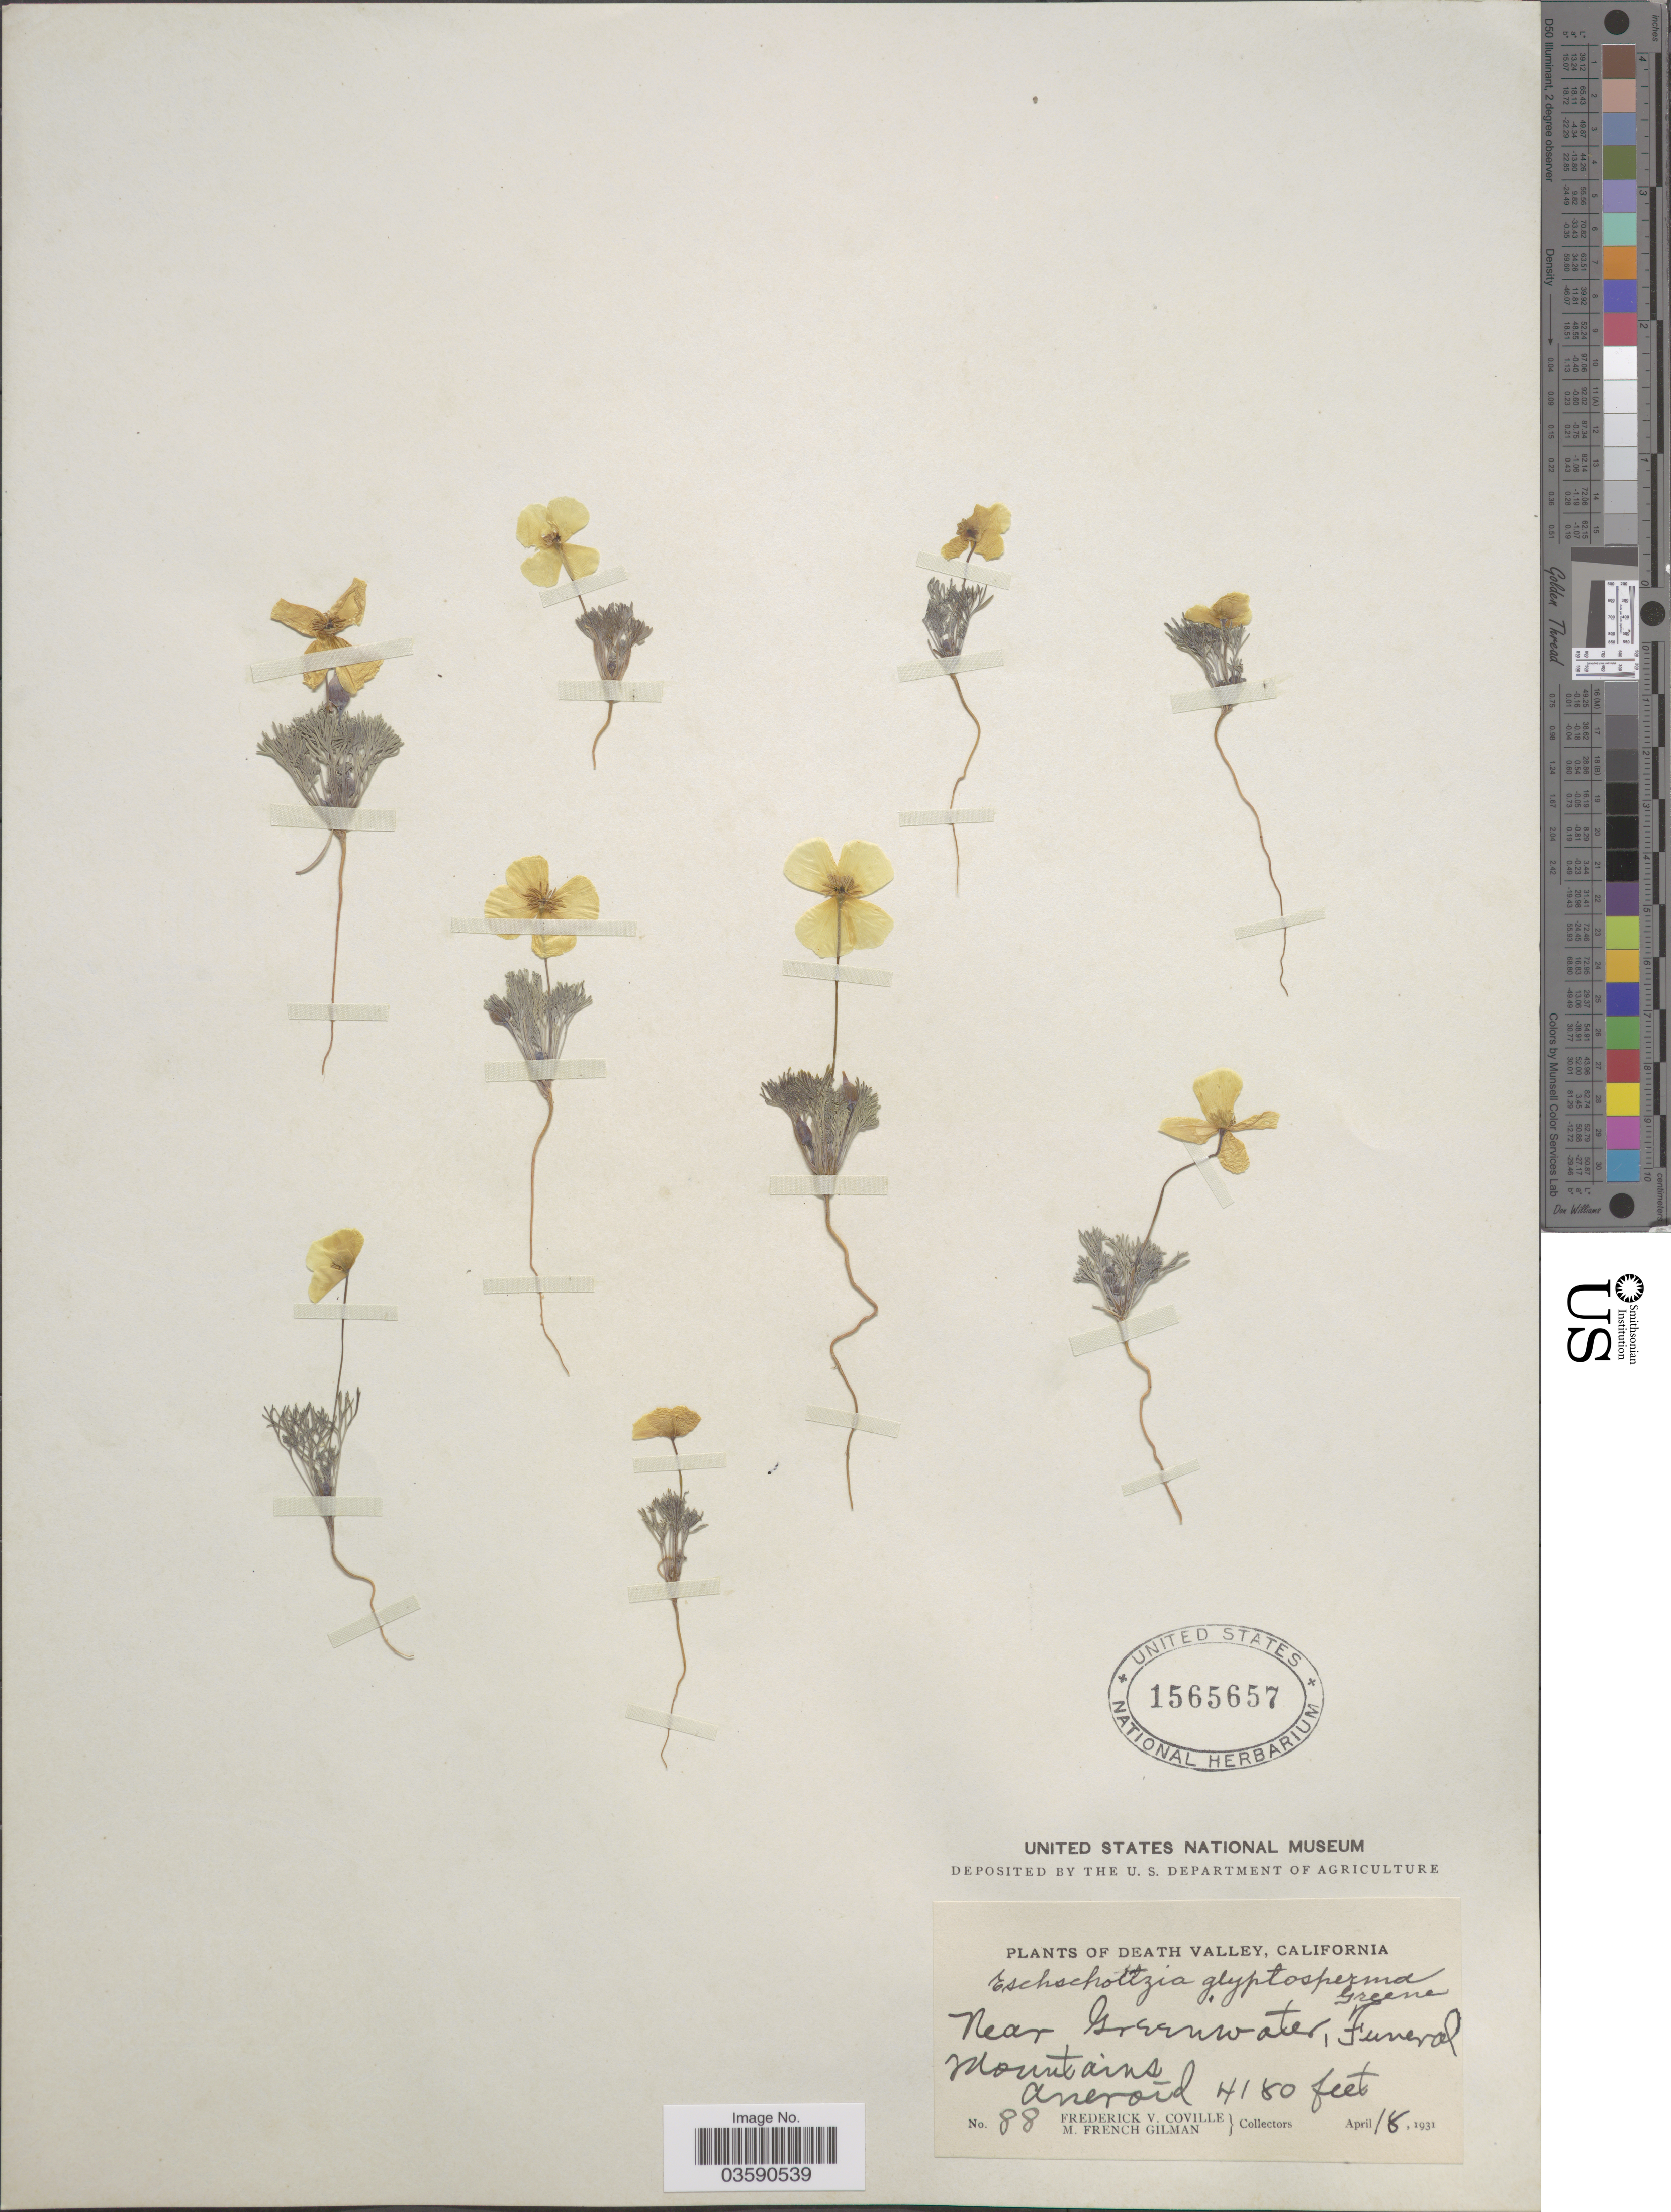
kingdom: Plantae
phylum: Tracheophyta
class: Magnoliopsida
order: Ranunculales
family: Papaveraceae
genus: Eschscholzia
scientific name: Eschscholzia glyptosperma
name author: Greene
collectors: F. V. Coville & M. F. Gilman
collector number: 88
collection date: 1931-04-18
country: United States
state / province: California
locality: Death Valley. Near Greenwater, Funeral Mountains. Aneroid.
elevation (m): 1274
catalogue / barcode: US 1565657